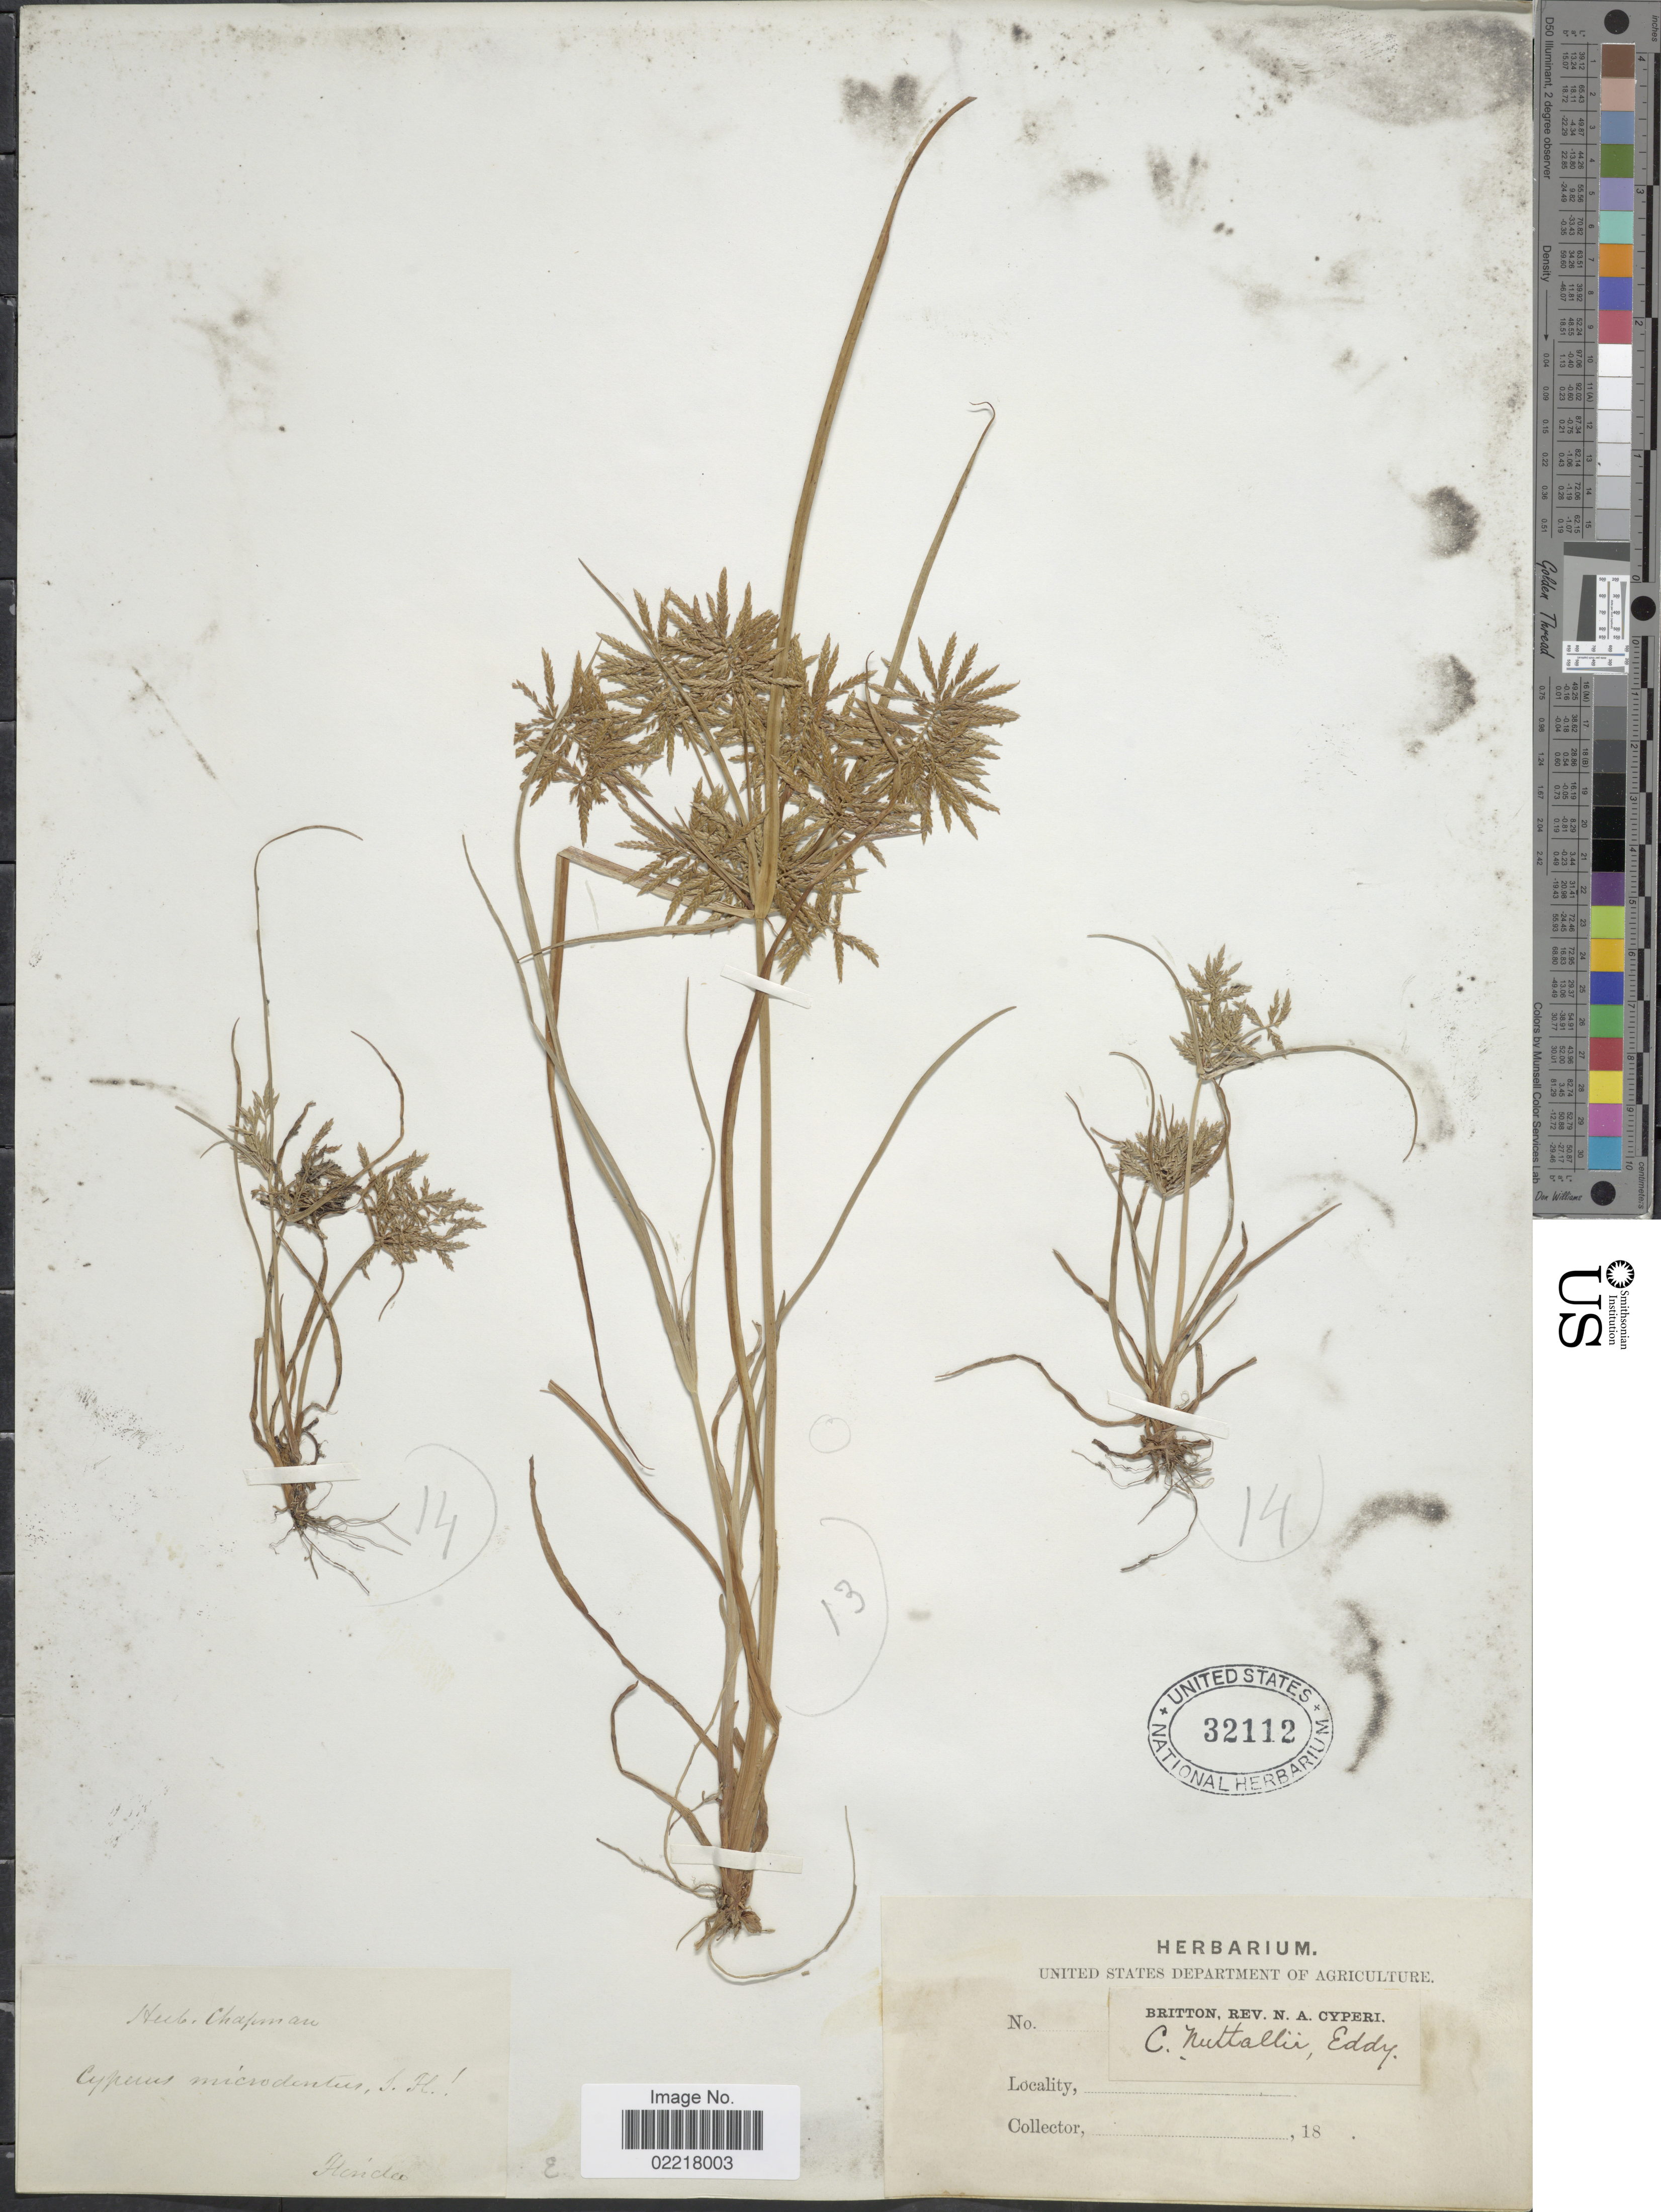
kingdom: Plantae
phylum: Tracheophyta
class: Liliopsida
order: Poales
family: Cyperaceae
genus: Cyperus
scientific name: Cyperus polystachyos var. texensis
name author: (Torr.) Fernald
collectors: ex herb. Chapman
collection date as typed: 18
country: United States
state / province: Florida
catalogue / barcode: US 32112